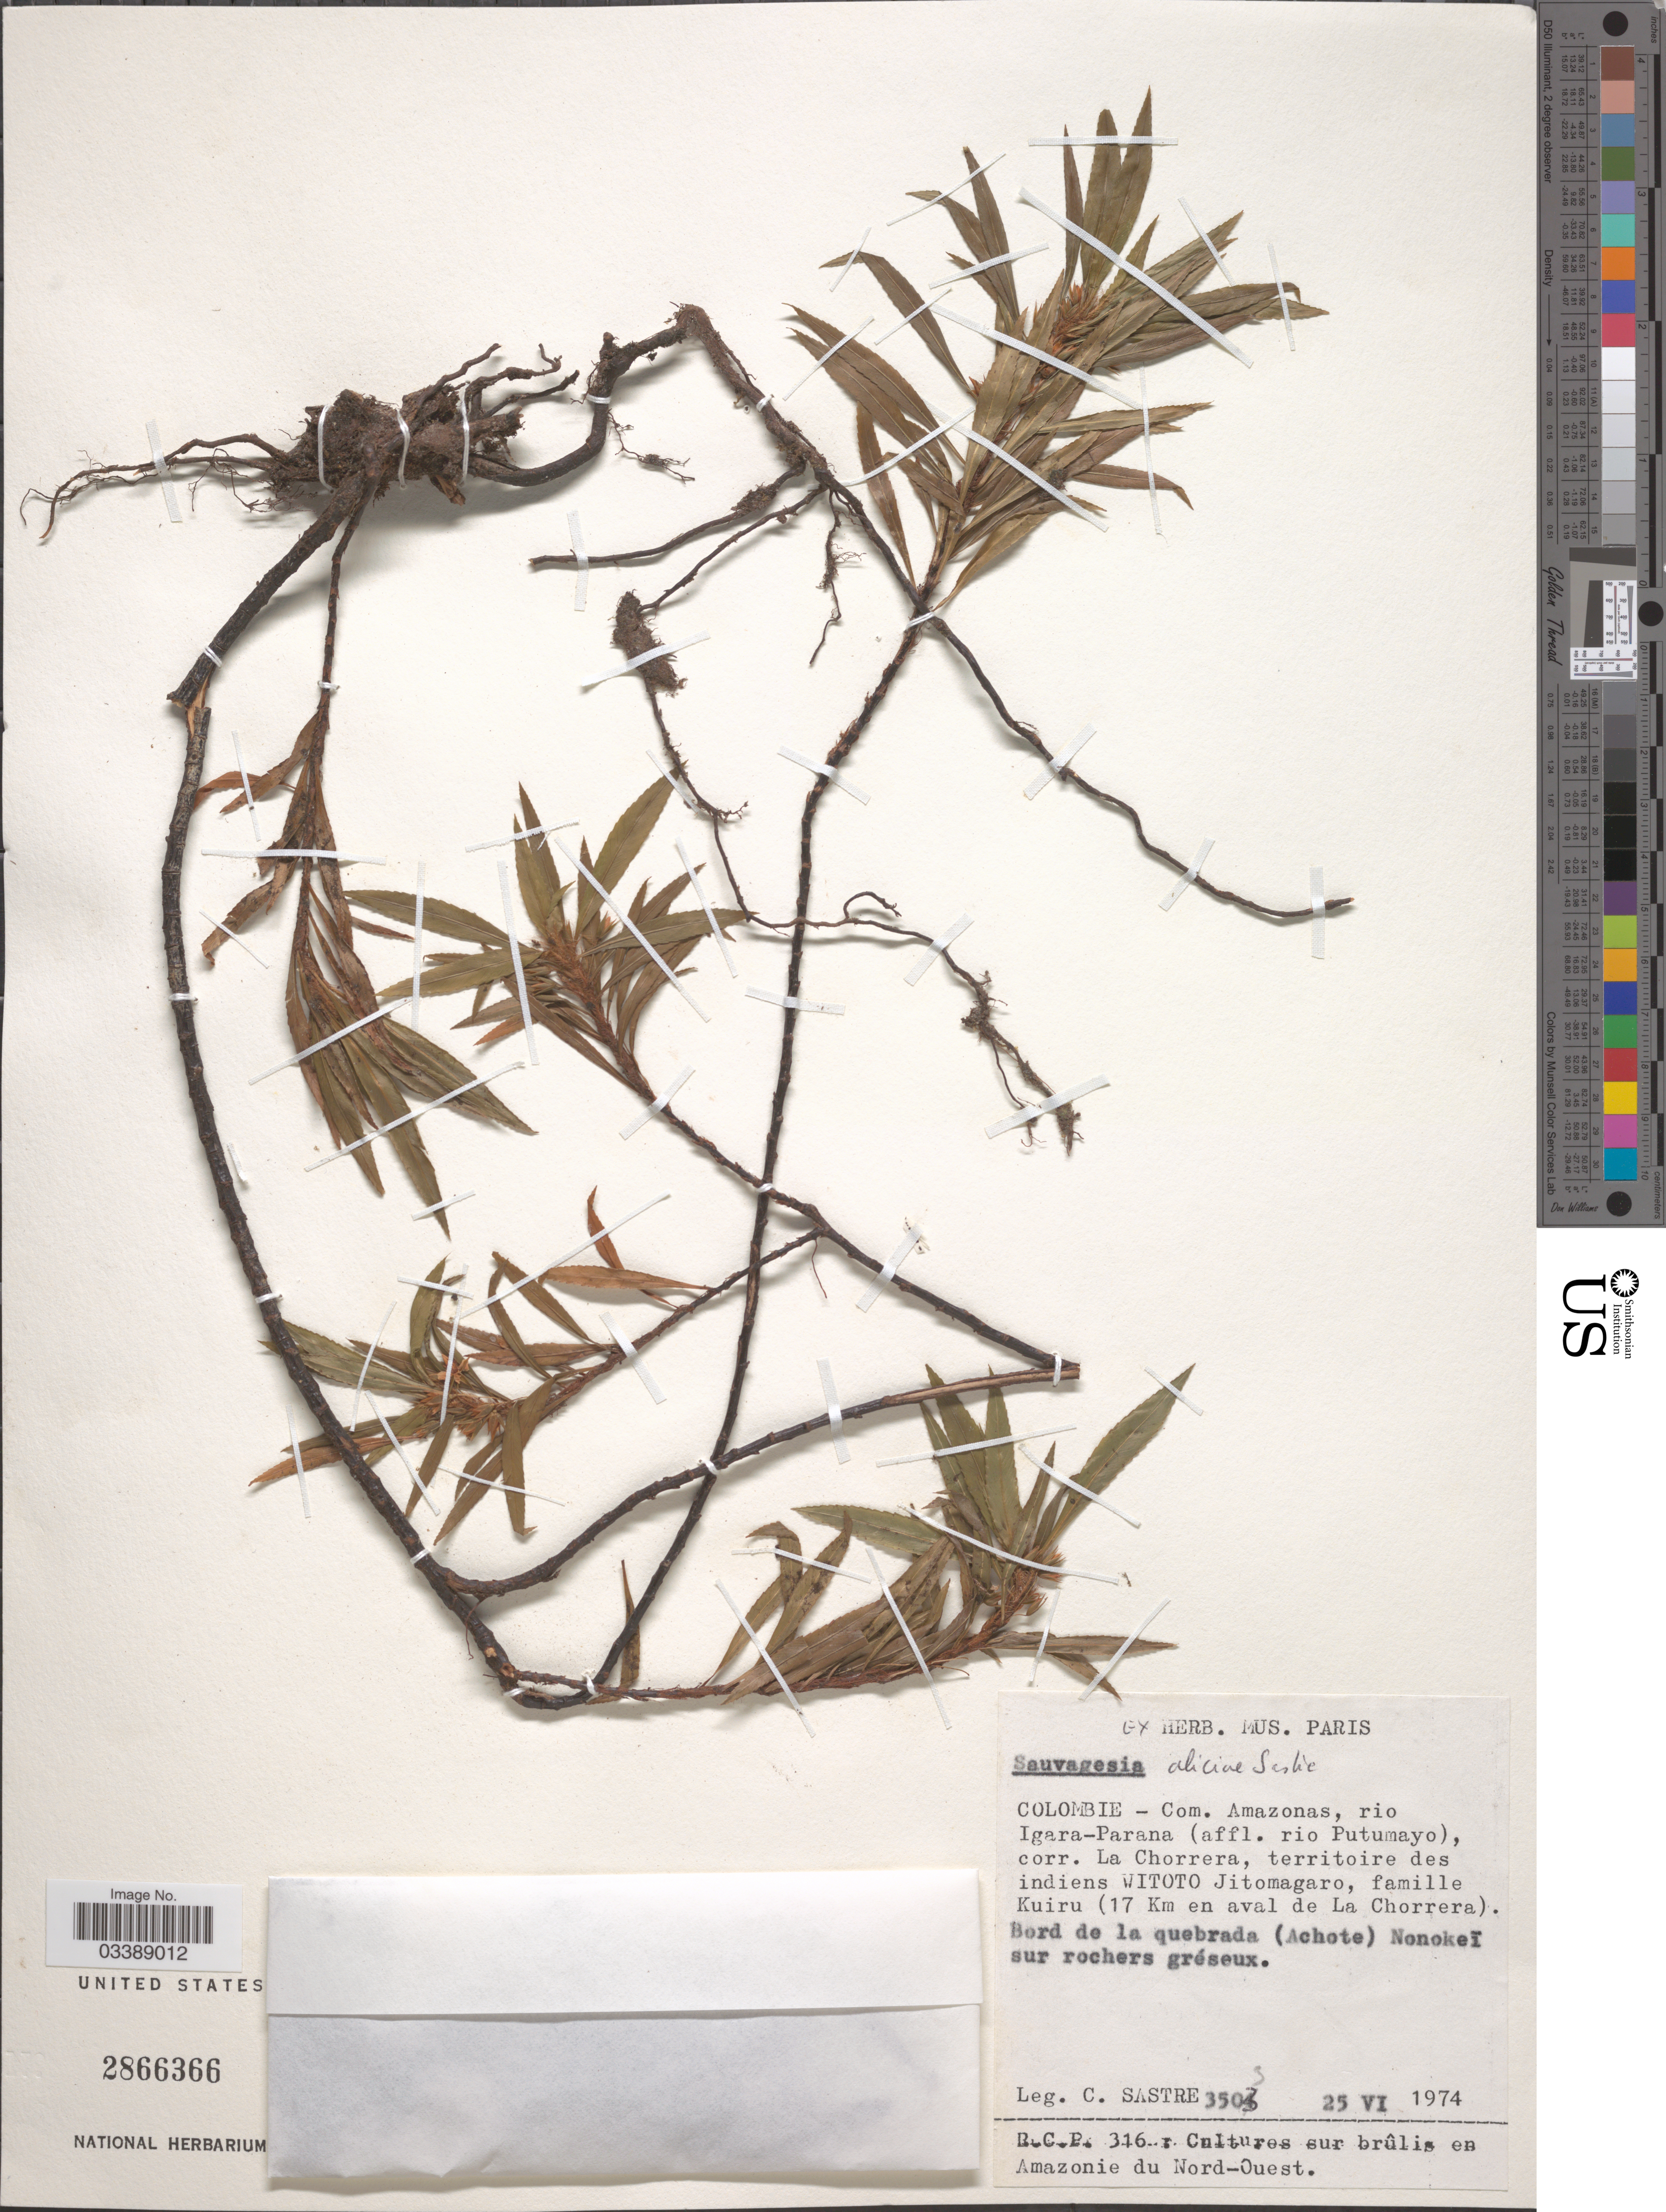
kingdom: Plantae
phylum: Tracheophyta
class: Magnoliopsida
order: Malpighiales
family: Ochnaceae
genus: Sauvagesia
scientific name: Sauvagesia aliciae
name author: Sastre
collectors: C. Sastre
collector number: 3503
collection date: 1974-06-25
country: Colombia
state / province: Amazônas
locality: Com. Amazonas, rio Igara-Parana (affl. rio Putumayo), corr. La Chorrera, territoire des indiens WITOTO Jitomagaro, famille Kuiru (17 Km en aval de La Chorrera). Bord de la quebrada (Achote) Nonokeï sur rochers gréseux.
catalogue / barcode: US 2866366